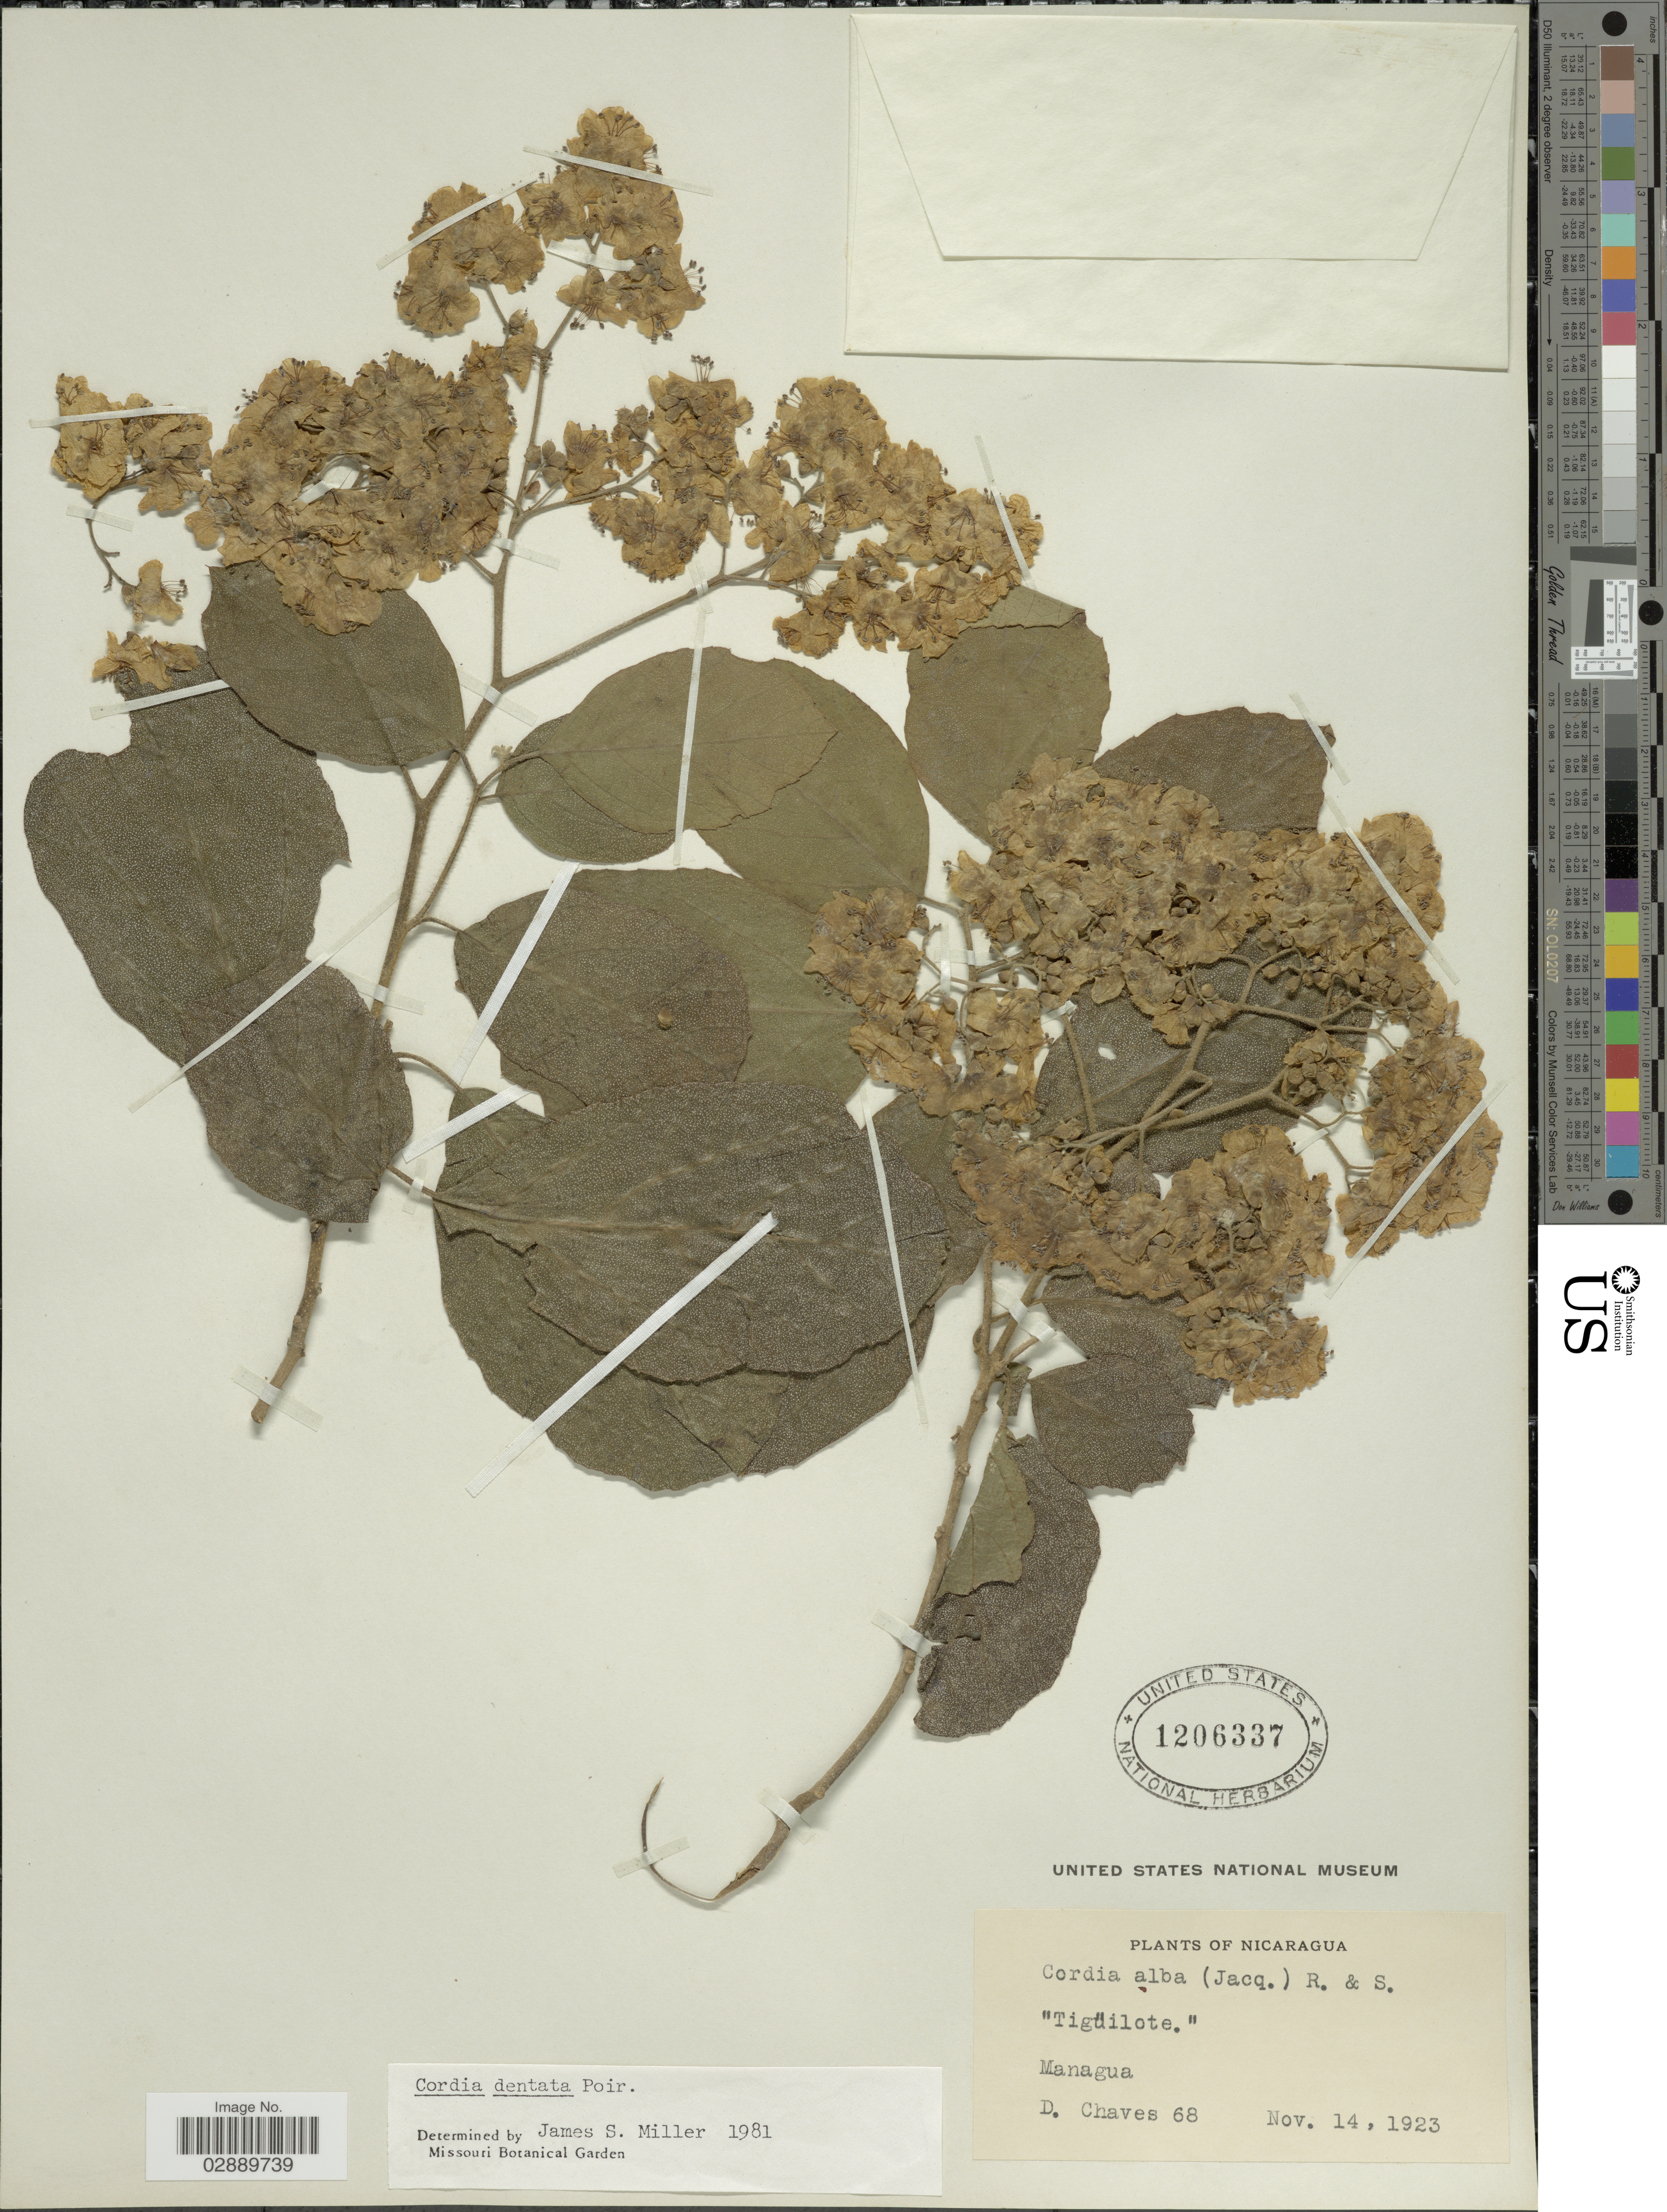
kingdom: Plantae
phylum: Tracheophyta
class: Magnoliopsida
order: Boraginales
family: Cordiaceae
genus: Cordia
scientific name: Cordia dentata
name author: Poir.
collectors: D. Chaves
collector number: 68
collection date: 1923-11-14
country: Nicaragua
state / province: Managua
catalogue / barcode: US 1206337